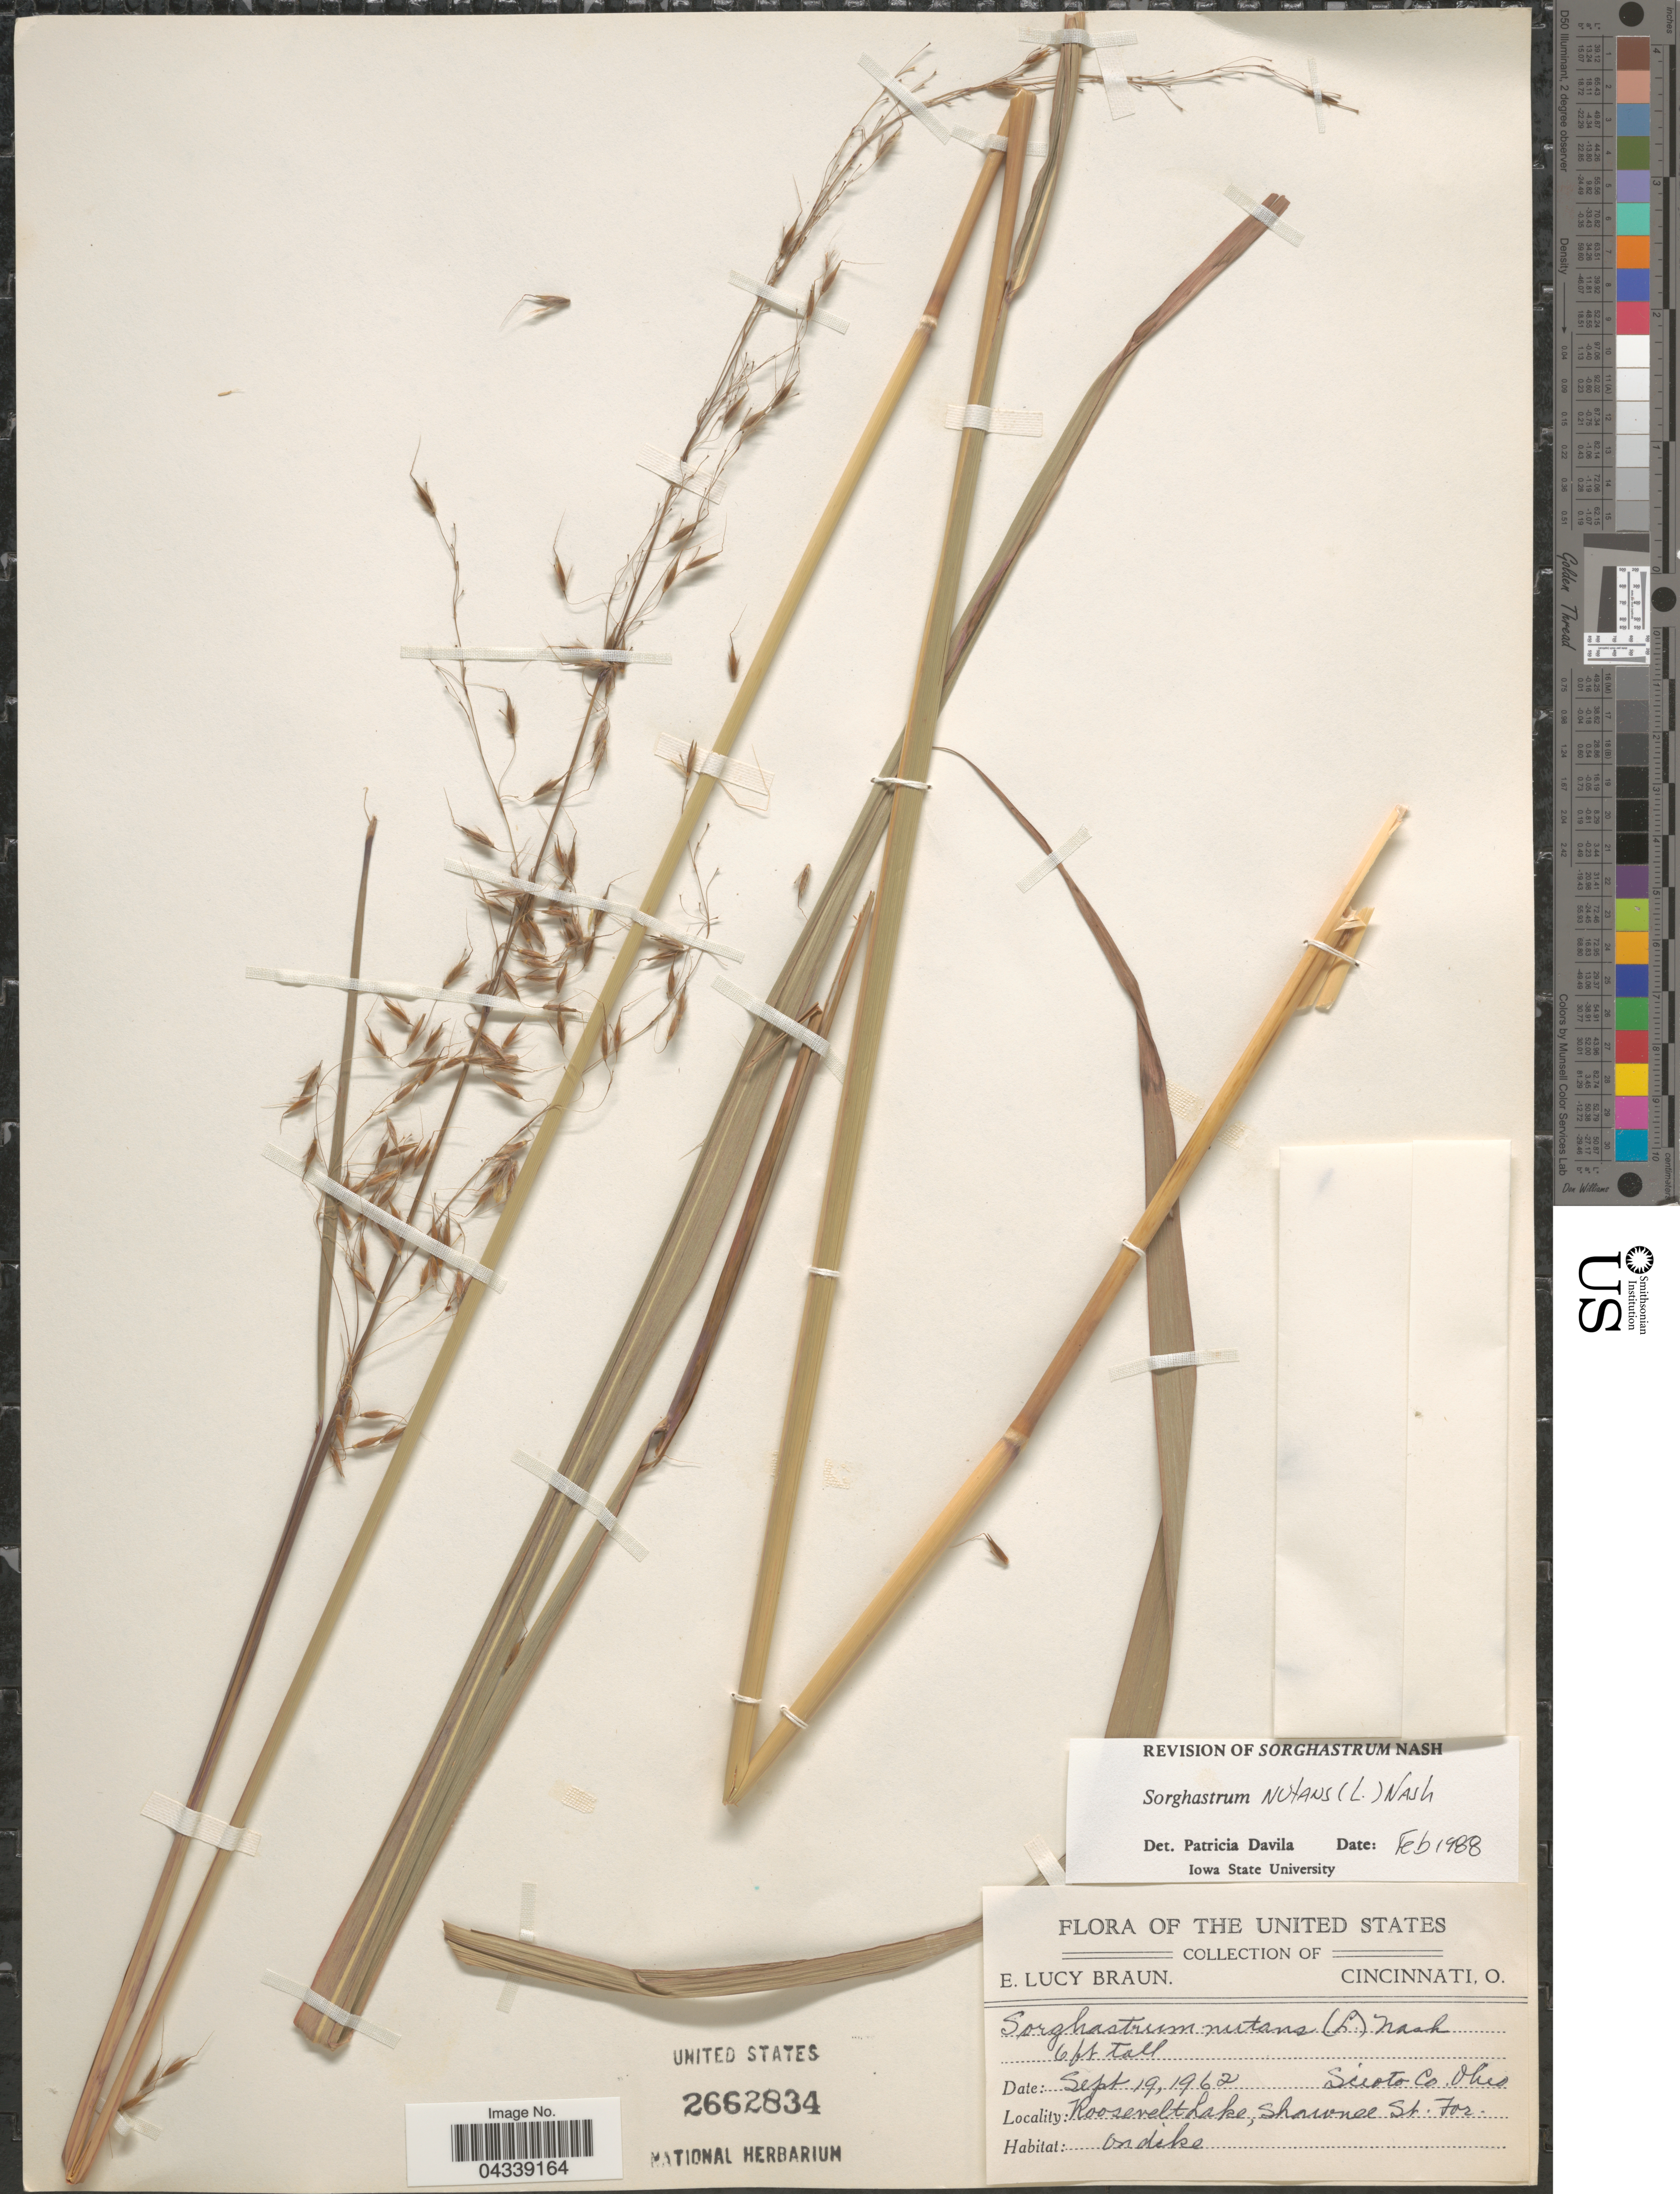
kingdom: Plantae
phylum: Tracheophyta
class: Liliopsida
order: Poales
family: Poaceae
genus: Sorghastrum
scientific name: Sorghastrum nutans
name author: (L.) Nash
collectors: E. L. Braun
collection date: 1962-09-19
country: United States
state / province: Ohio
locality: Scioto Co. Roosevelt Lake, Shawnee St. For.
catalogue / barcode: US 2662834